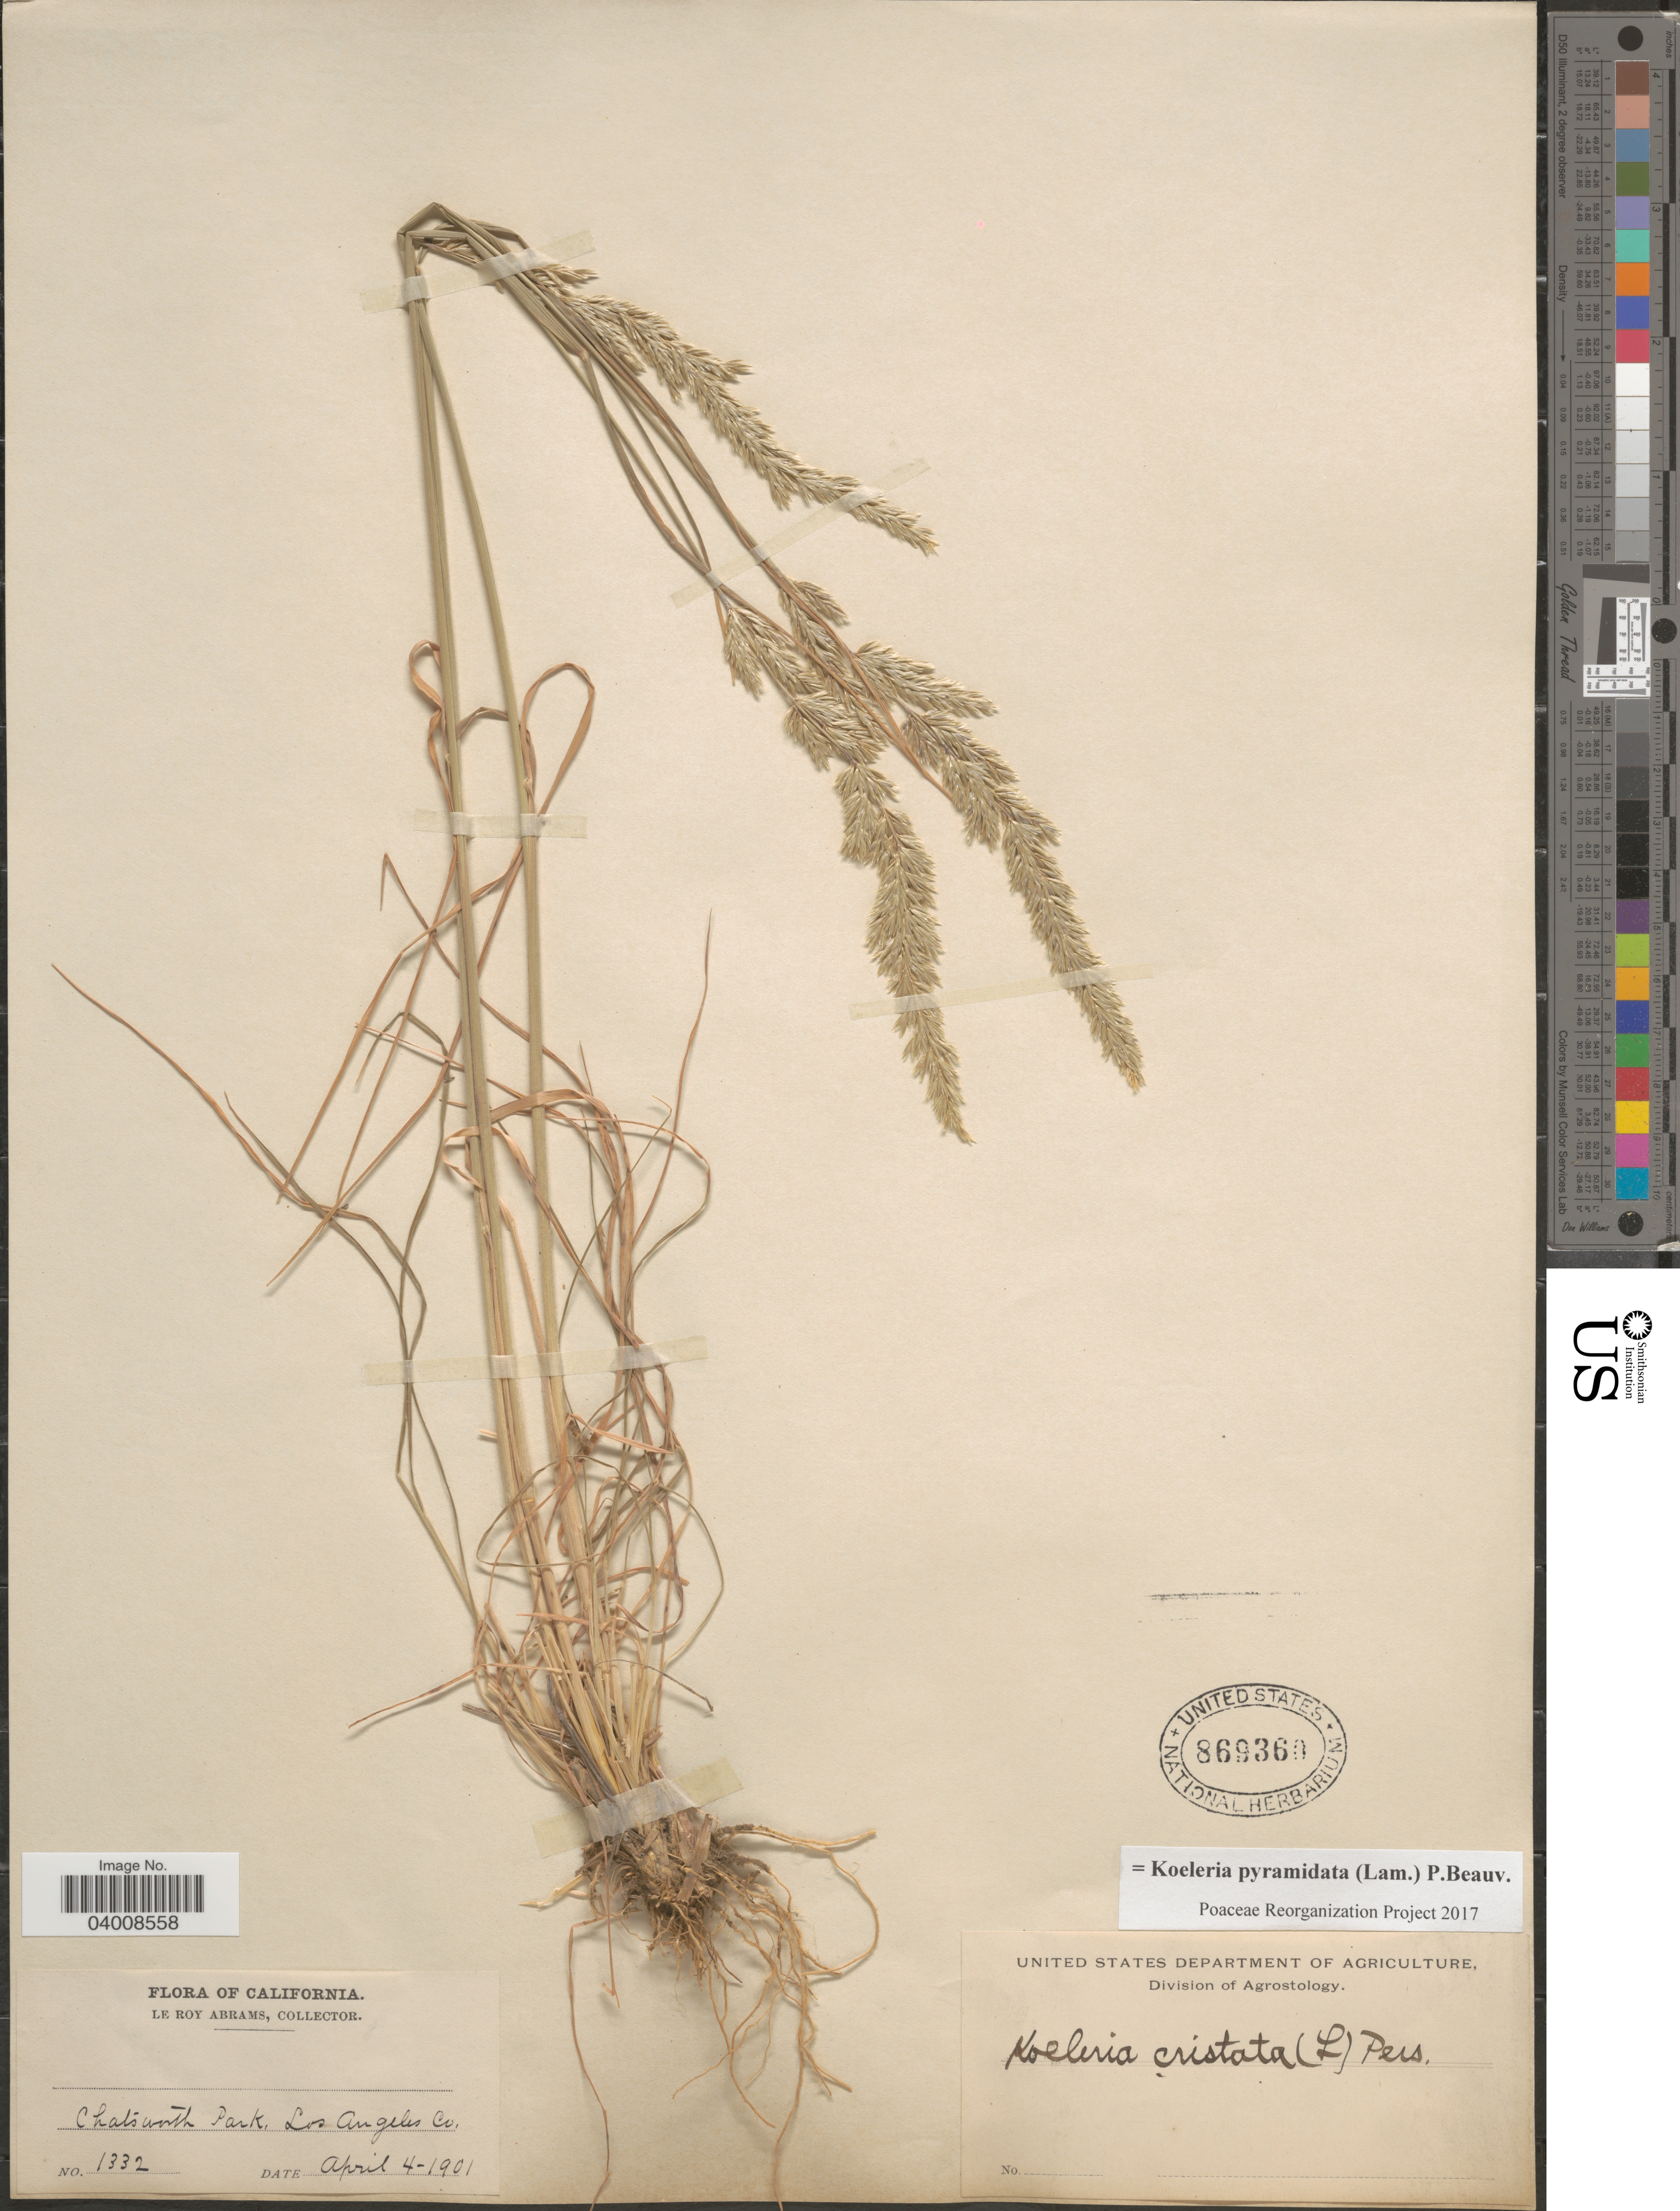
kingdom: Plantae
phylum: Tracheophyta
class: Liliopsida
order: Poales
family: Poaceae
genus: Koeleria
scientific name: Koeleria pyramidata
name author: (Lam.) P. Beauv.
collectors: L. Abrams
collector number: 1332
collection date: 1901-04-04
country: United States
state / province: California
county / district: Los Angeles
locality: Chatsworth Park, Los Angeles Co.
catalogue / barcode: US 869360